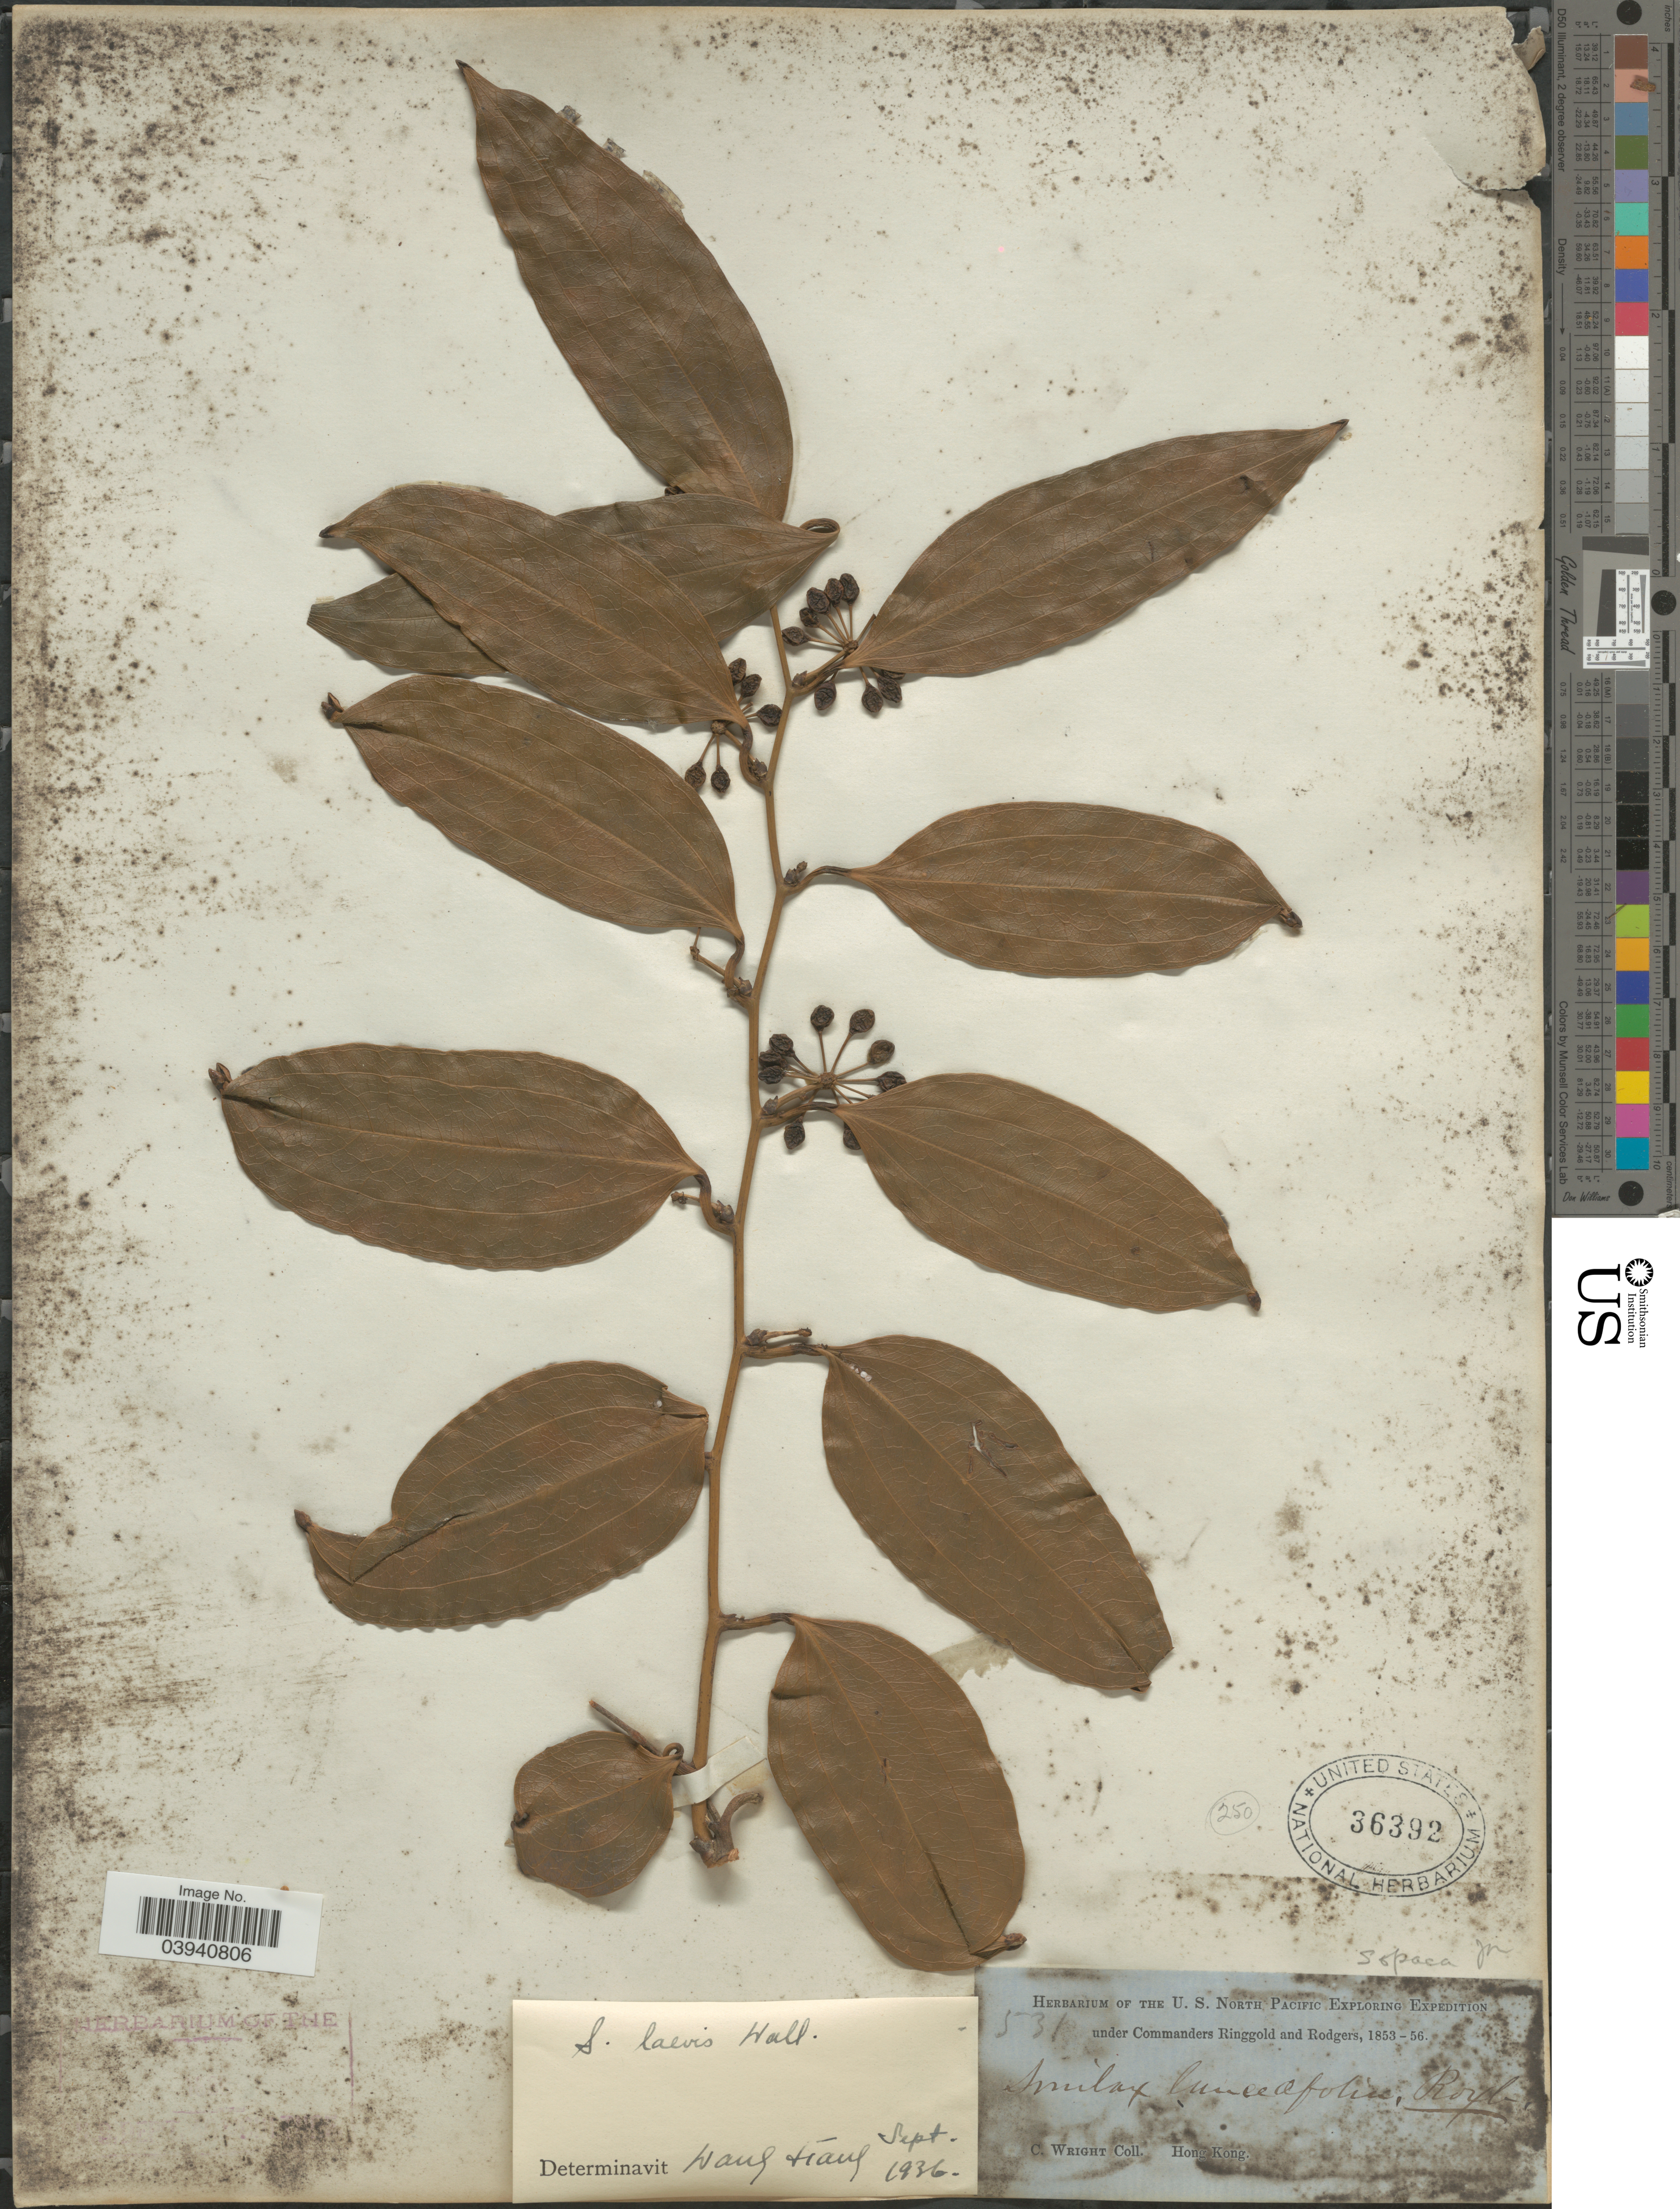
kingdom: Plantae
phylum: Tracheophyta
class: Liliopsida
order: Liliales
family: Smilacaceae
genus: Smilax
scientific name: Smilax lanceifolia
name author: Roxb.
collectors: C. Wright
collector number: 531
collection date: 1853/1856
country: China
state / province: Hong Kong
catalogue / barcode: US 36392